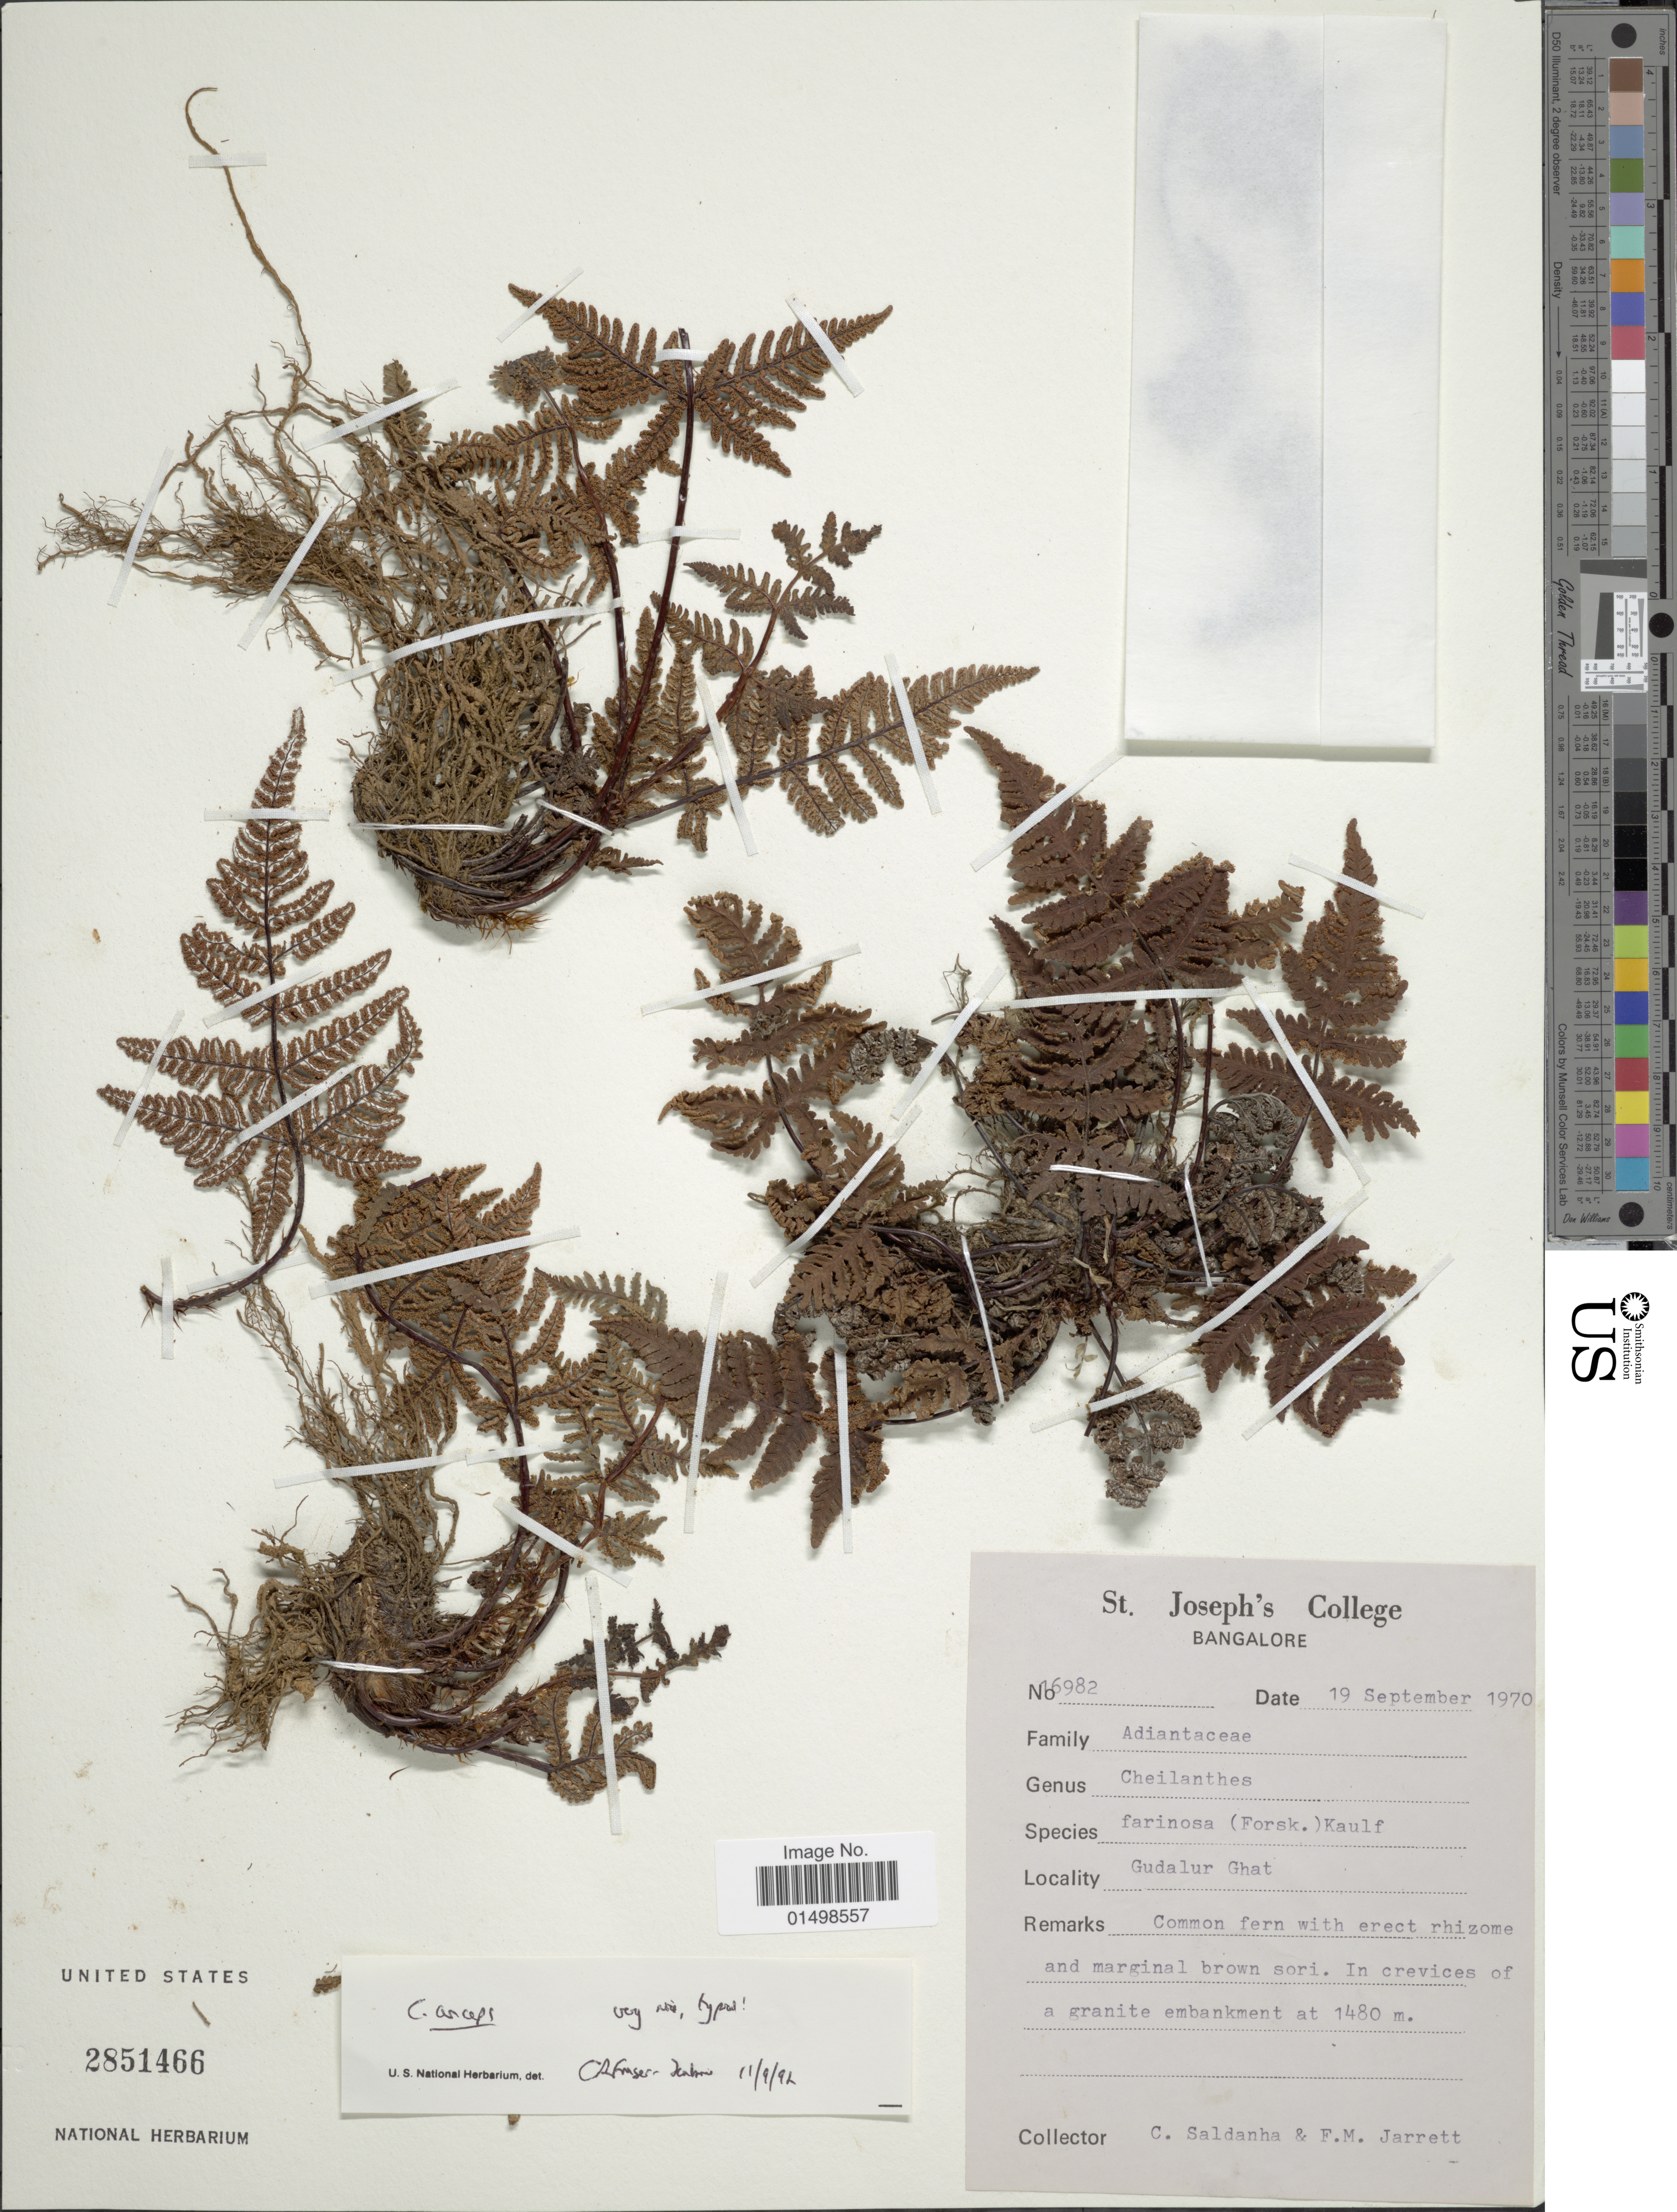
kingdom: Plantae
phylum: Tracheophyta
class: Polypodiopsida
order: Polypodiales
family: Pteridaceae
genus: Aleuritopteris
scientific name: Aleuritopteris farinosa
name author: (Forssk.) Fée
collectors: C. Saldanha & F. M. Jarrett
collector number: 6982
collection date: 1970-09-19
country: India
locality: Gudaldur Ghat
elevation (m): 1480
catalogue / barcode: US 2851466